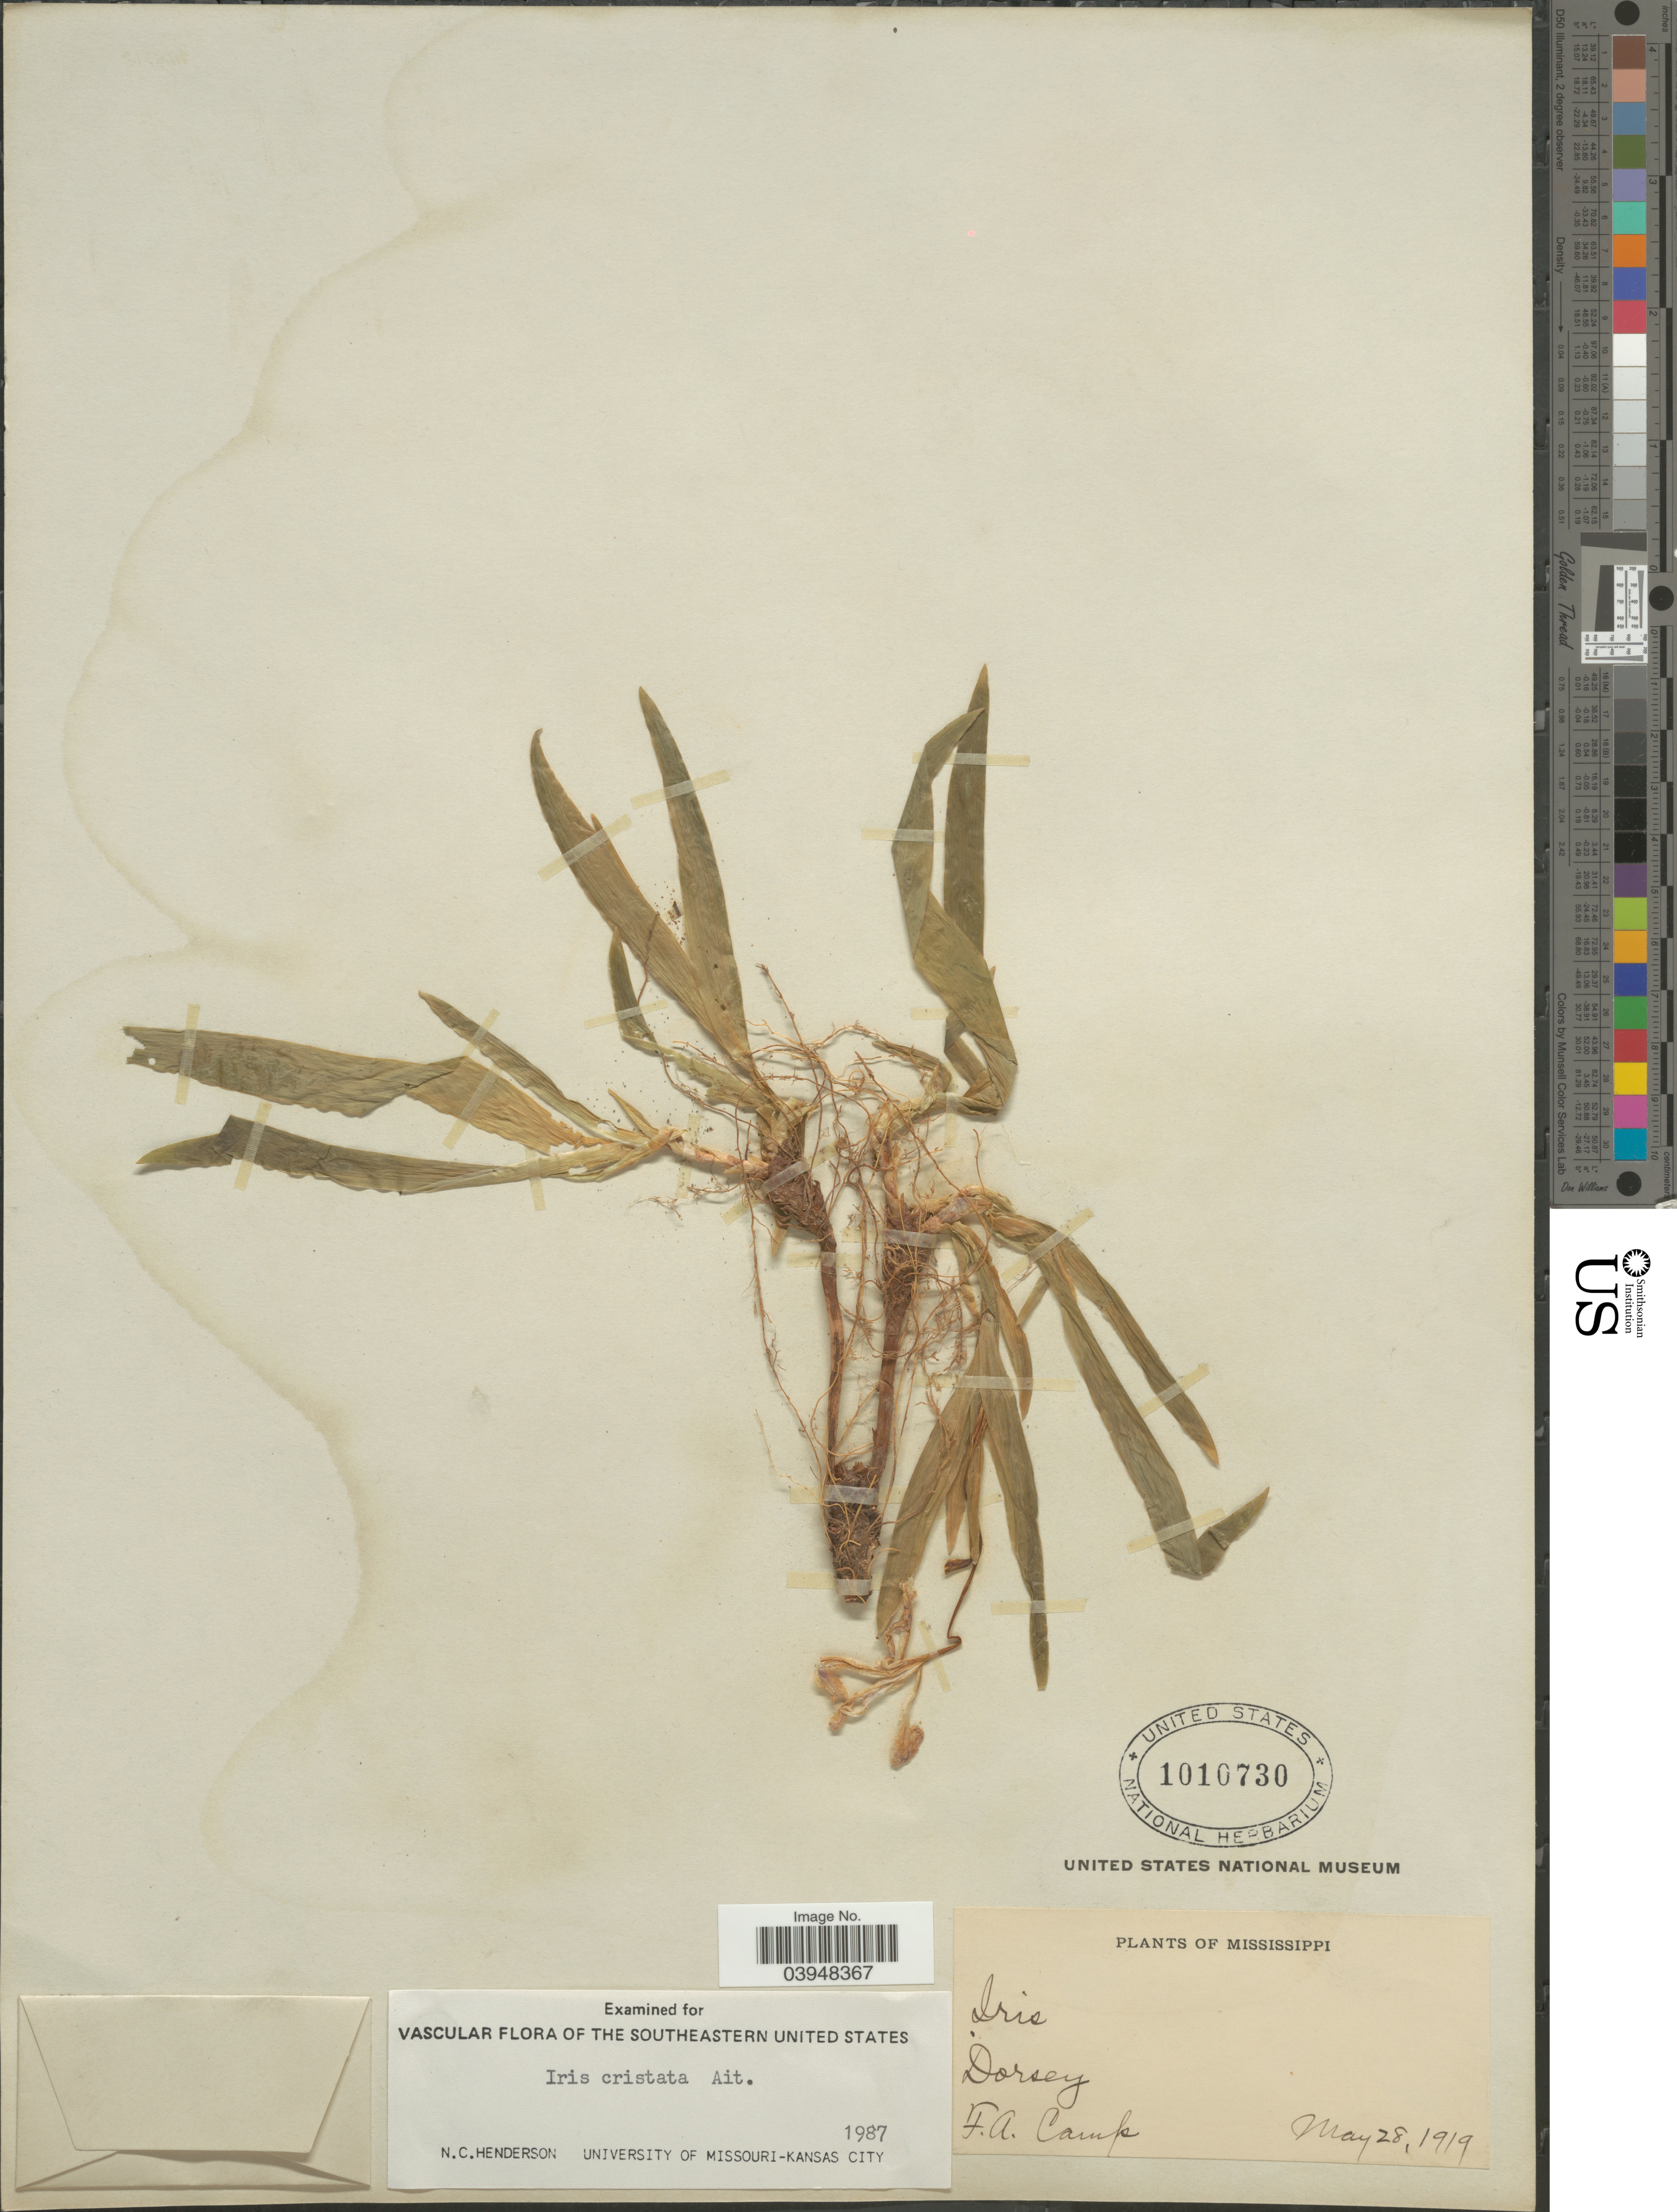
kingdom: Plantae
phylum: Tracheophyta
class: Liliopsida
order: Asparagales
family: Iridaceae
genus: Iris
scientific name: Iris cristata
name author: Aiton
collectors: F. Camp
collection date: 1919-05-28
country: United States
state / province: Mississippi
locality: Dorsey.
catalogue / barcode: US 1010730